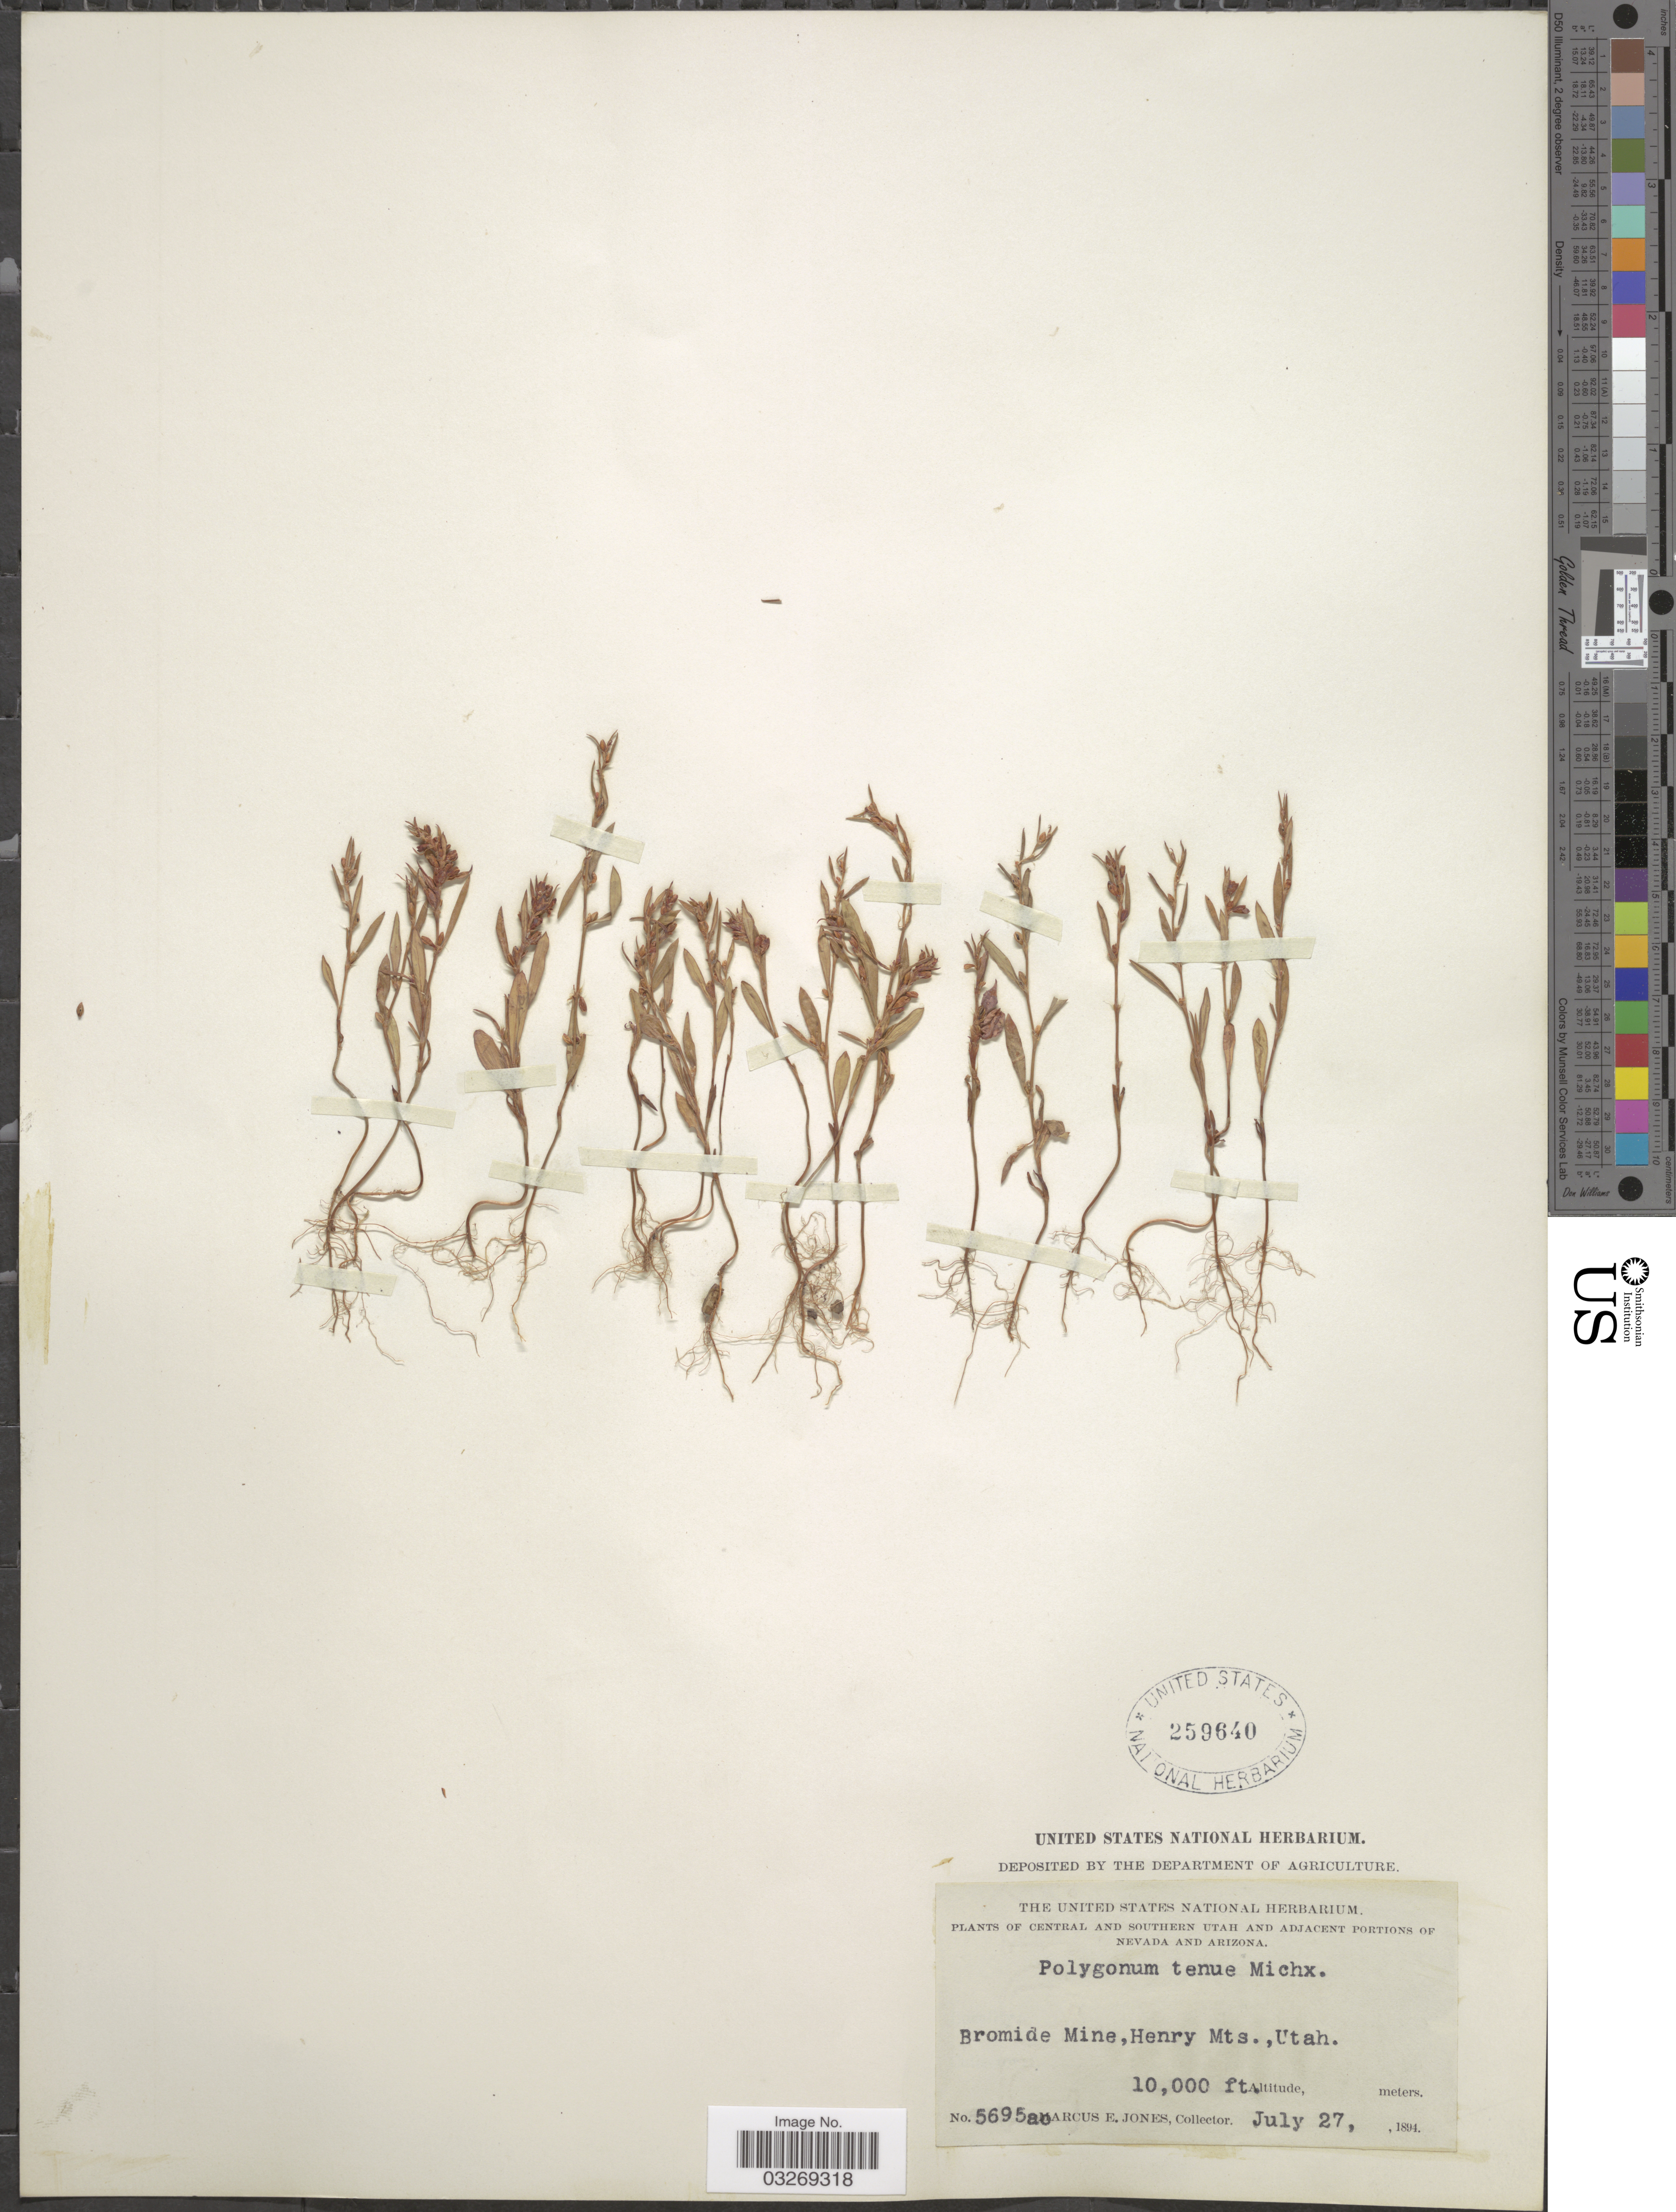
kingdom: Plantae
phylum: Tracheophyta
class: Magnoliopsida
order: Caryophyllales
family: Polygonaceae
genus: Polygonum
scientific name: Polygonum douglasii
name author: Greene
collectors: M. E. Jones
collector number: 5695ao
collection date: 1894-07-27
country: United States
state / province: Utah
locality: Central and Southern Utah, Bromide Mine, Henry Mts.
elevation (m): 3048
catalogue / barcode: US 259640